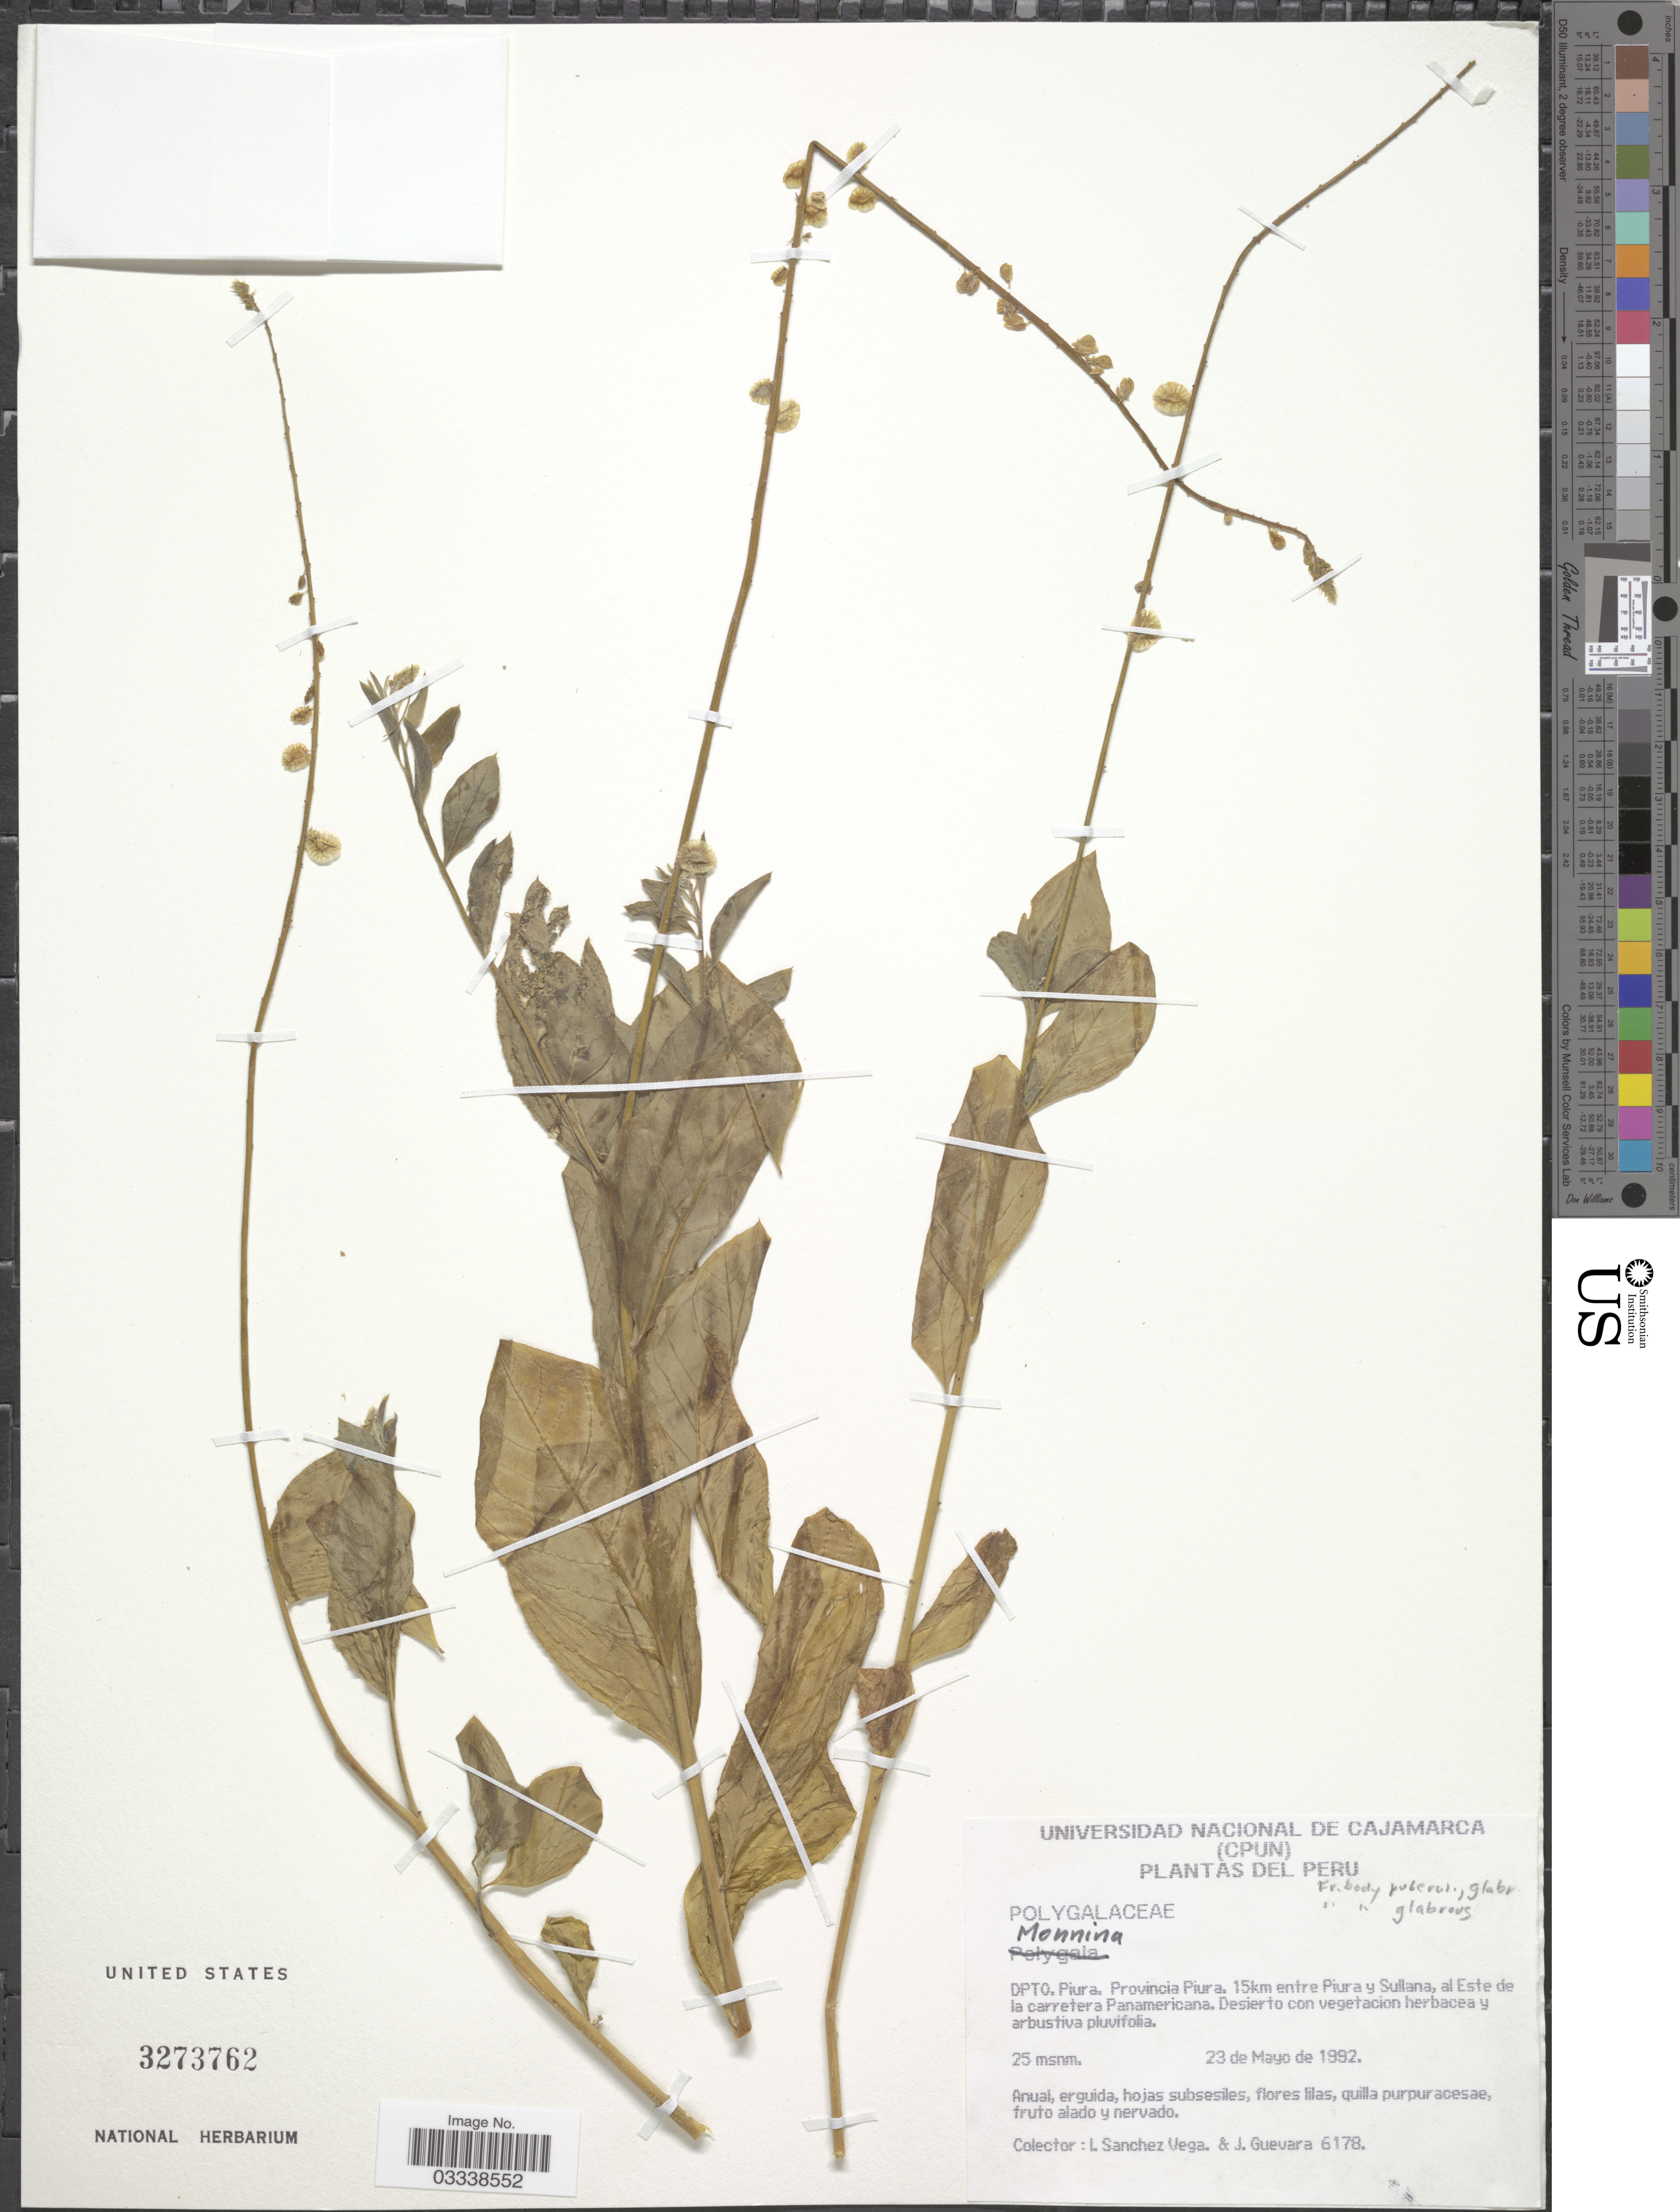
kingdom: Plantae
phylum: Tracheophyta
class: Magnoliopsida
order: Fabales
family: Polygalaceae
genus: Monnina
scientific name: Monnina sp.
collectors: I. Sánchez Vega & J. Guevara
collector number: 6178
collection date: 1992-05-23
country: Peru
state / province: Piura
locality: Dpto. Piura. Provincia Piura. 15km entre Piura y Sullana, al Este de la carretera Panamericana.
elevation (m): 25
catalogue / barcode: US 3273762